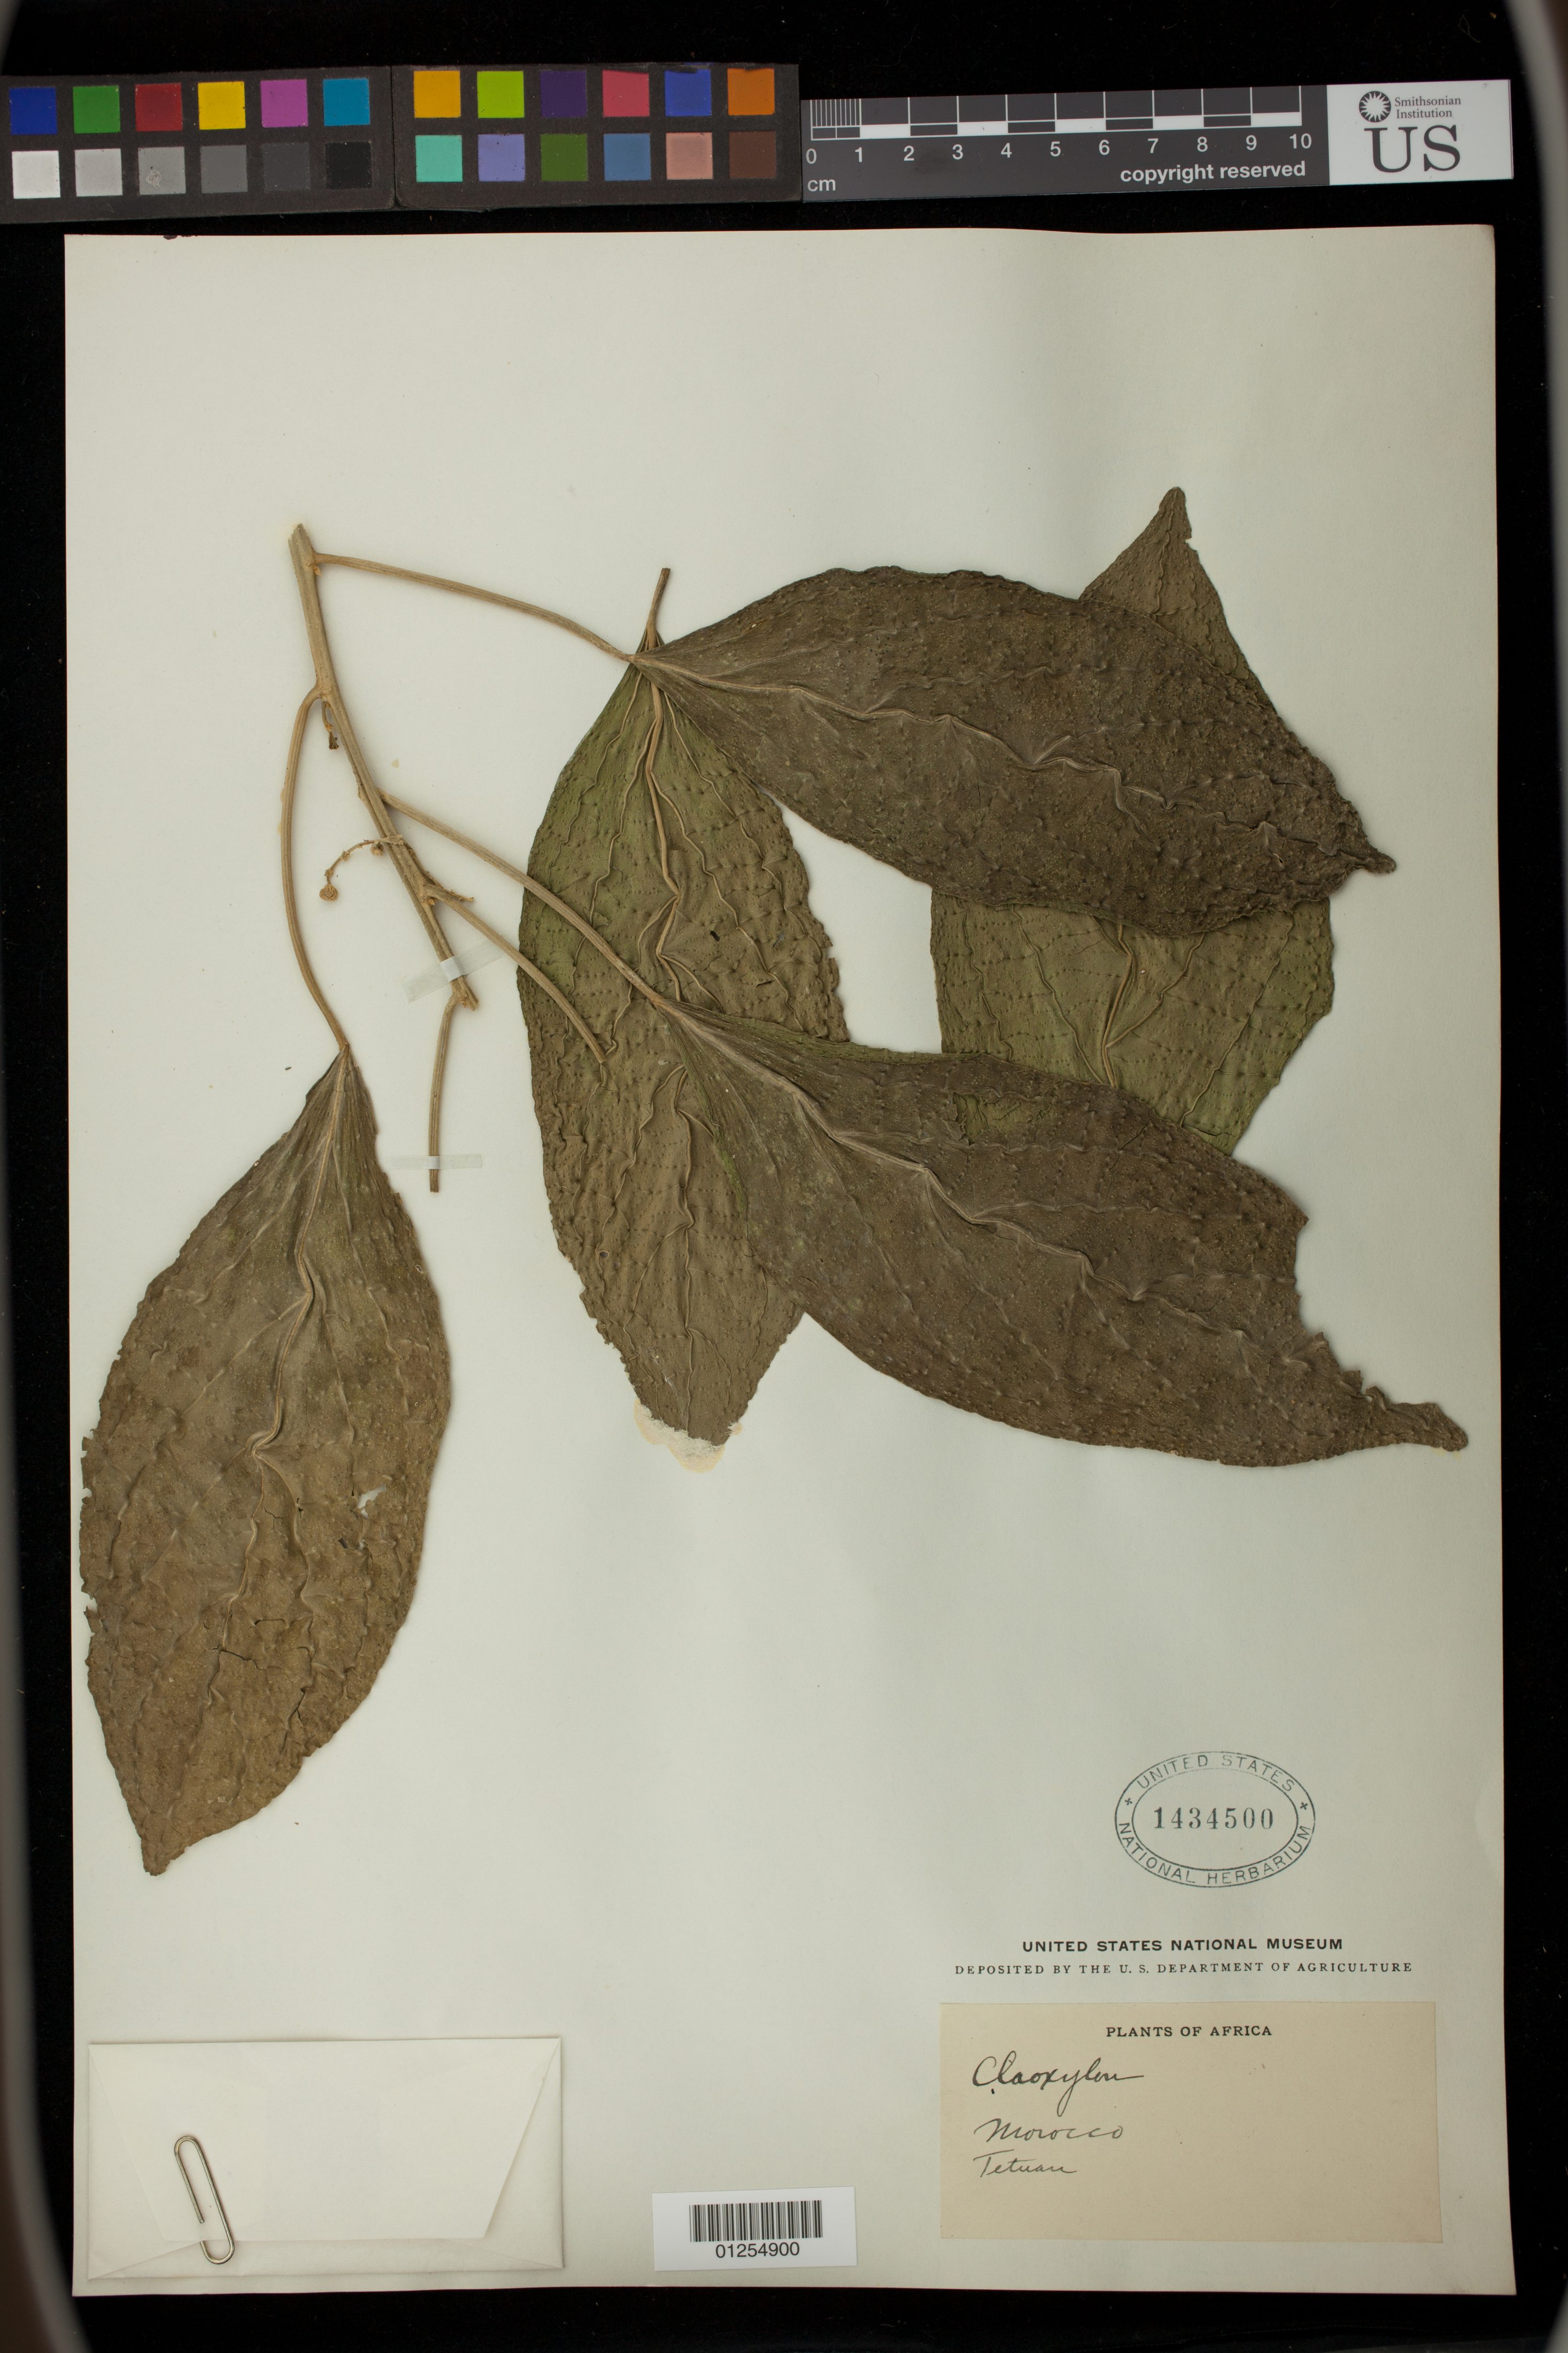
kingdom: Plantae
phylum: Tracheophyta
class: Magnoliopsida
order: Malpighiales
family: Euphorbiaceae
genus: Claoxylon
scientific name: Claoxylon sp.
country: Morocco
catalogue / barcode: US 1434500